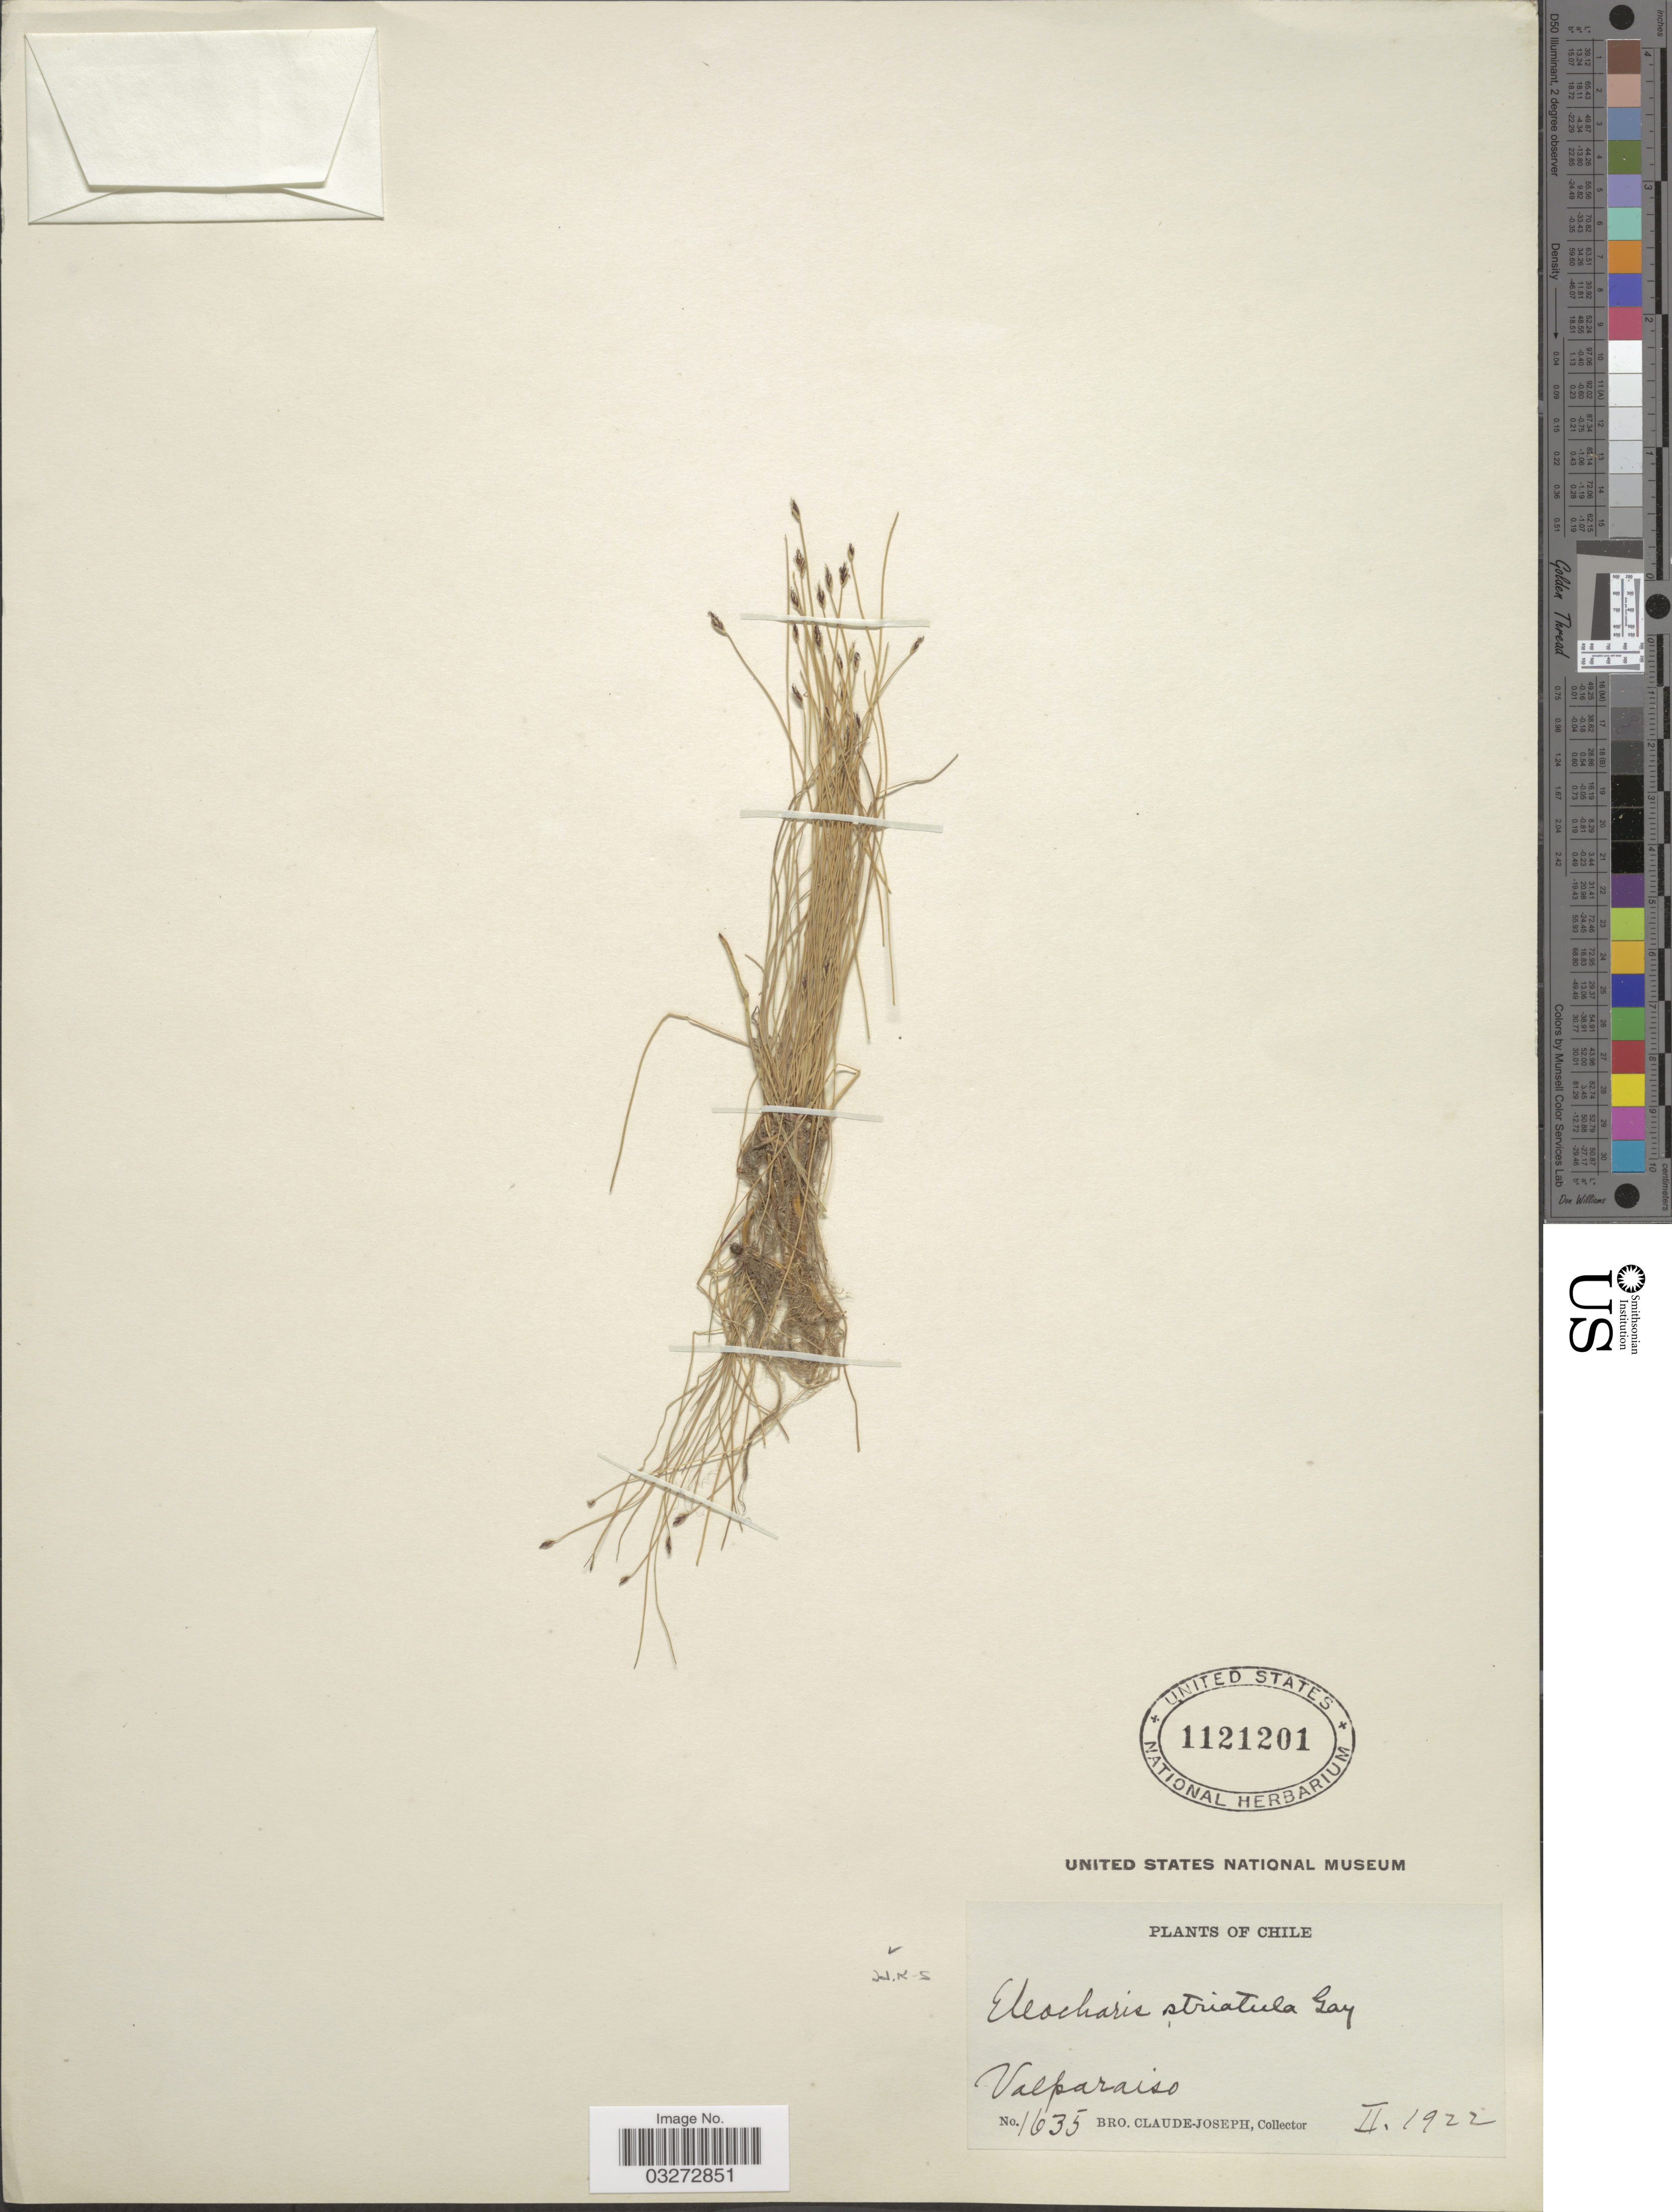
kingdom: Plantae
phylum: Tracheophyta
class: Liliopsida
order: Poales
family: Cyperaceae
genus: Eleocharis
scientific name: Eleocharis bonariensis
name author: Nees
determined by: Strong, Mark T., (BOT), Smithsonian Institution - National Museum of Natural History (UNITED STATES)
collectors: Bro. Claude-Joseph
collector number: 1635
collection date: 1922-02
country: Chile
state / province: Valparaíso (V)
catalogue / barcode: US 1121201